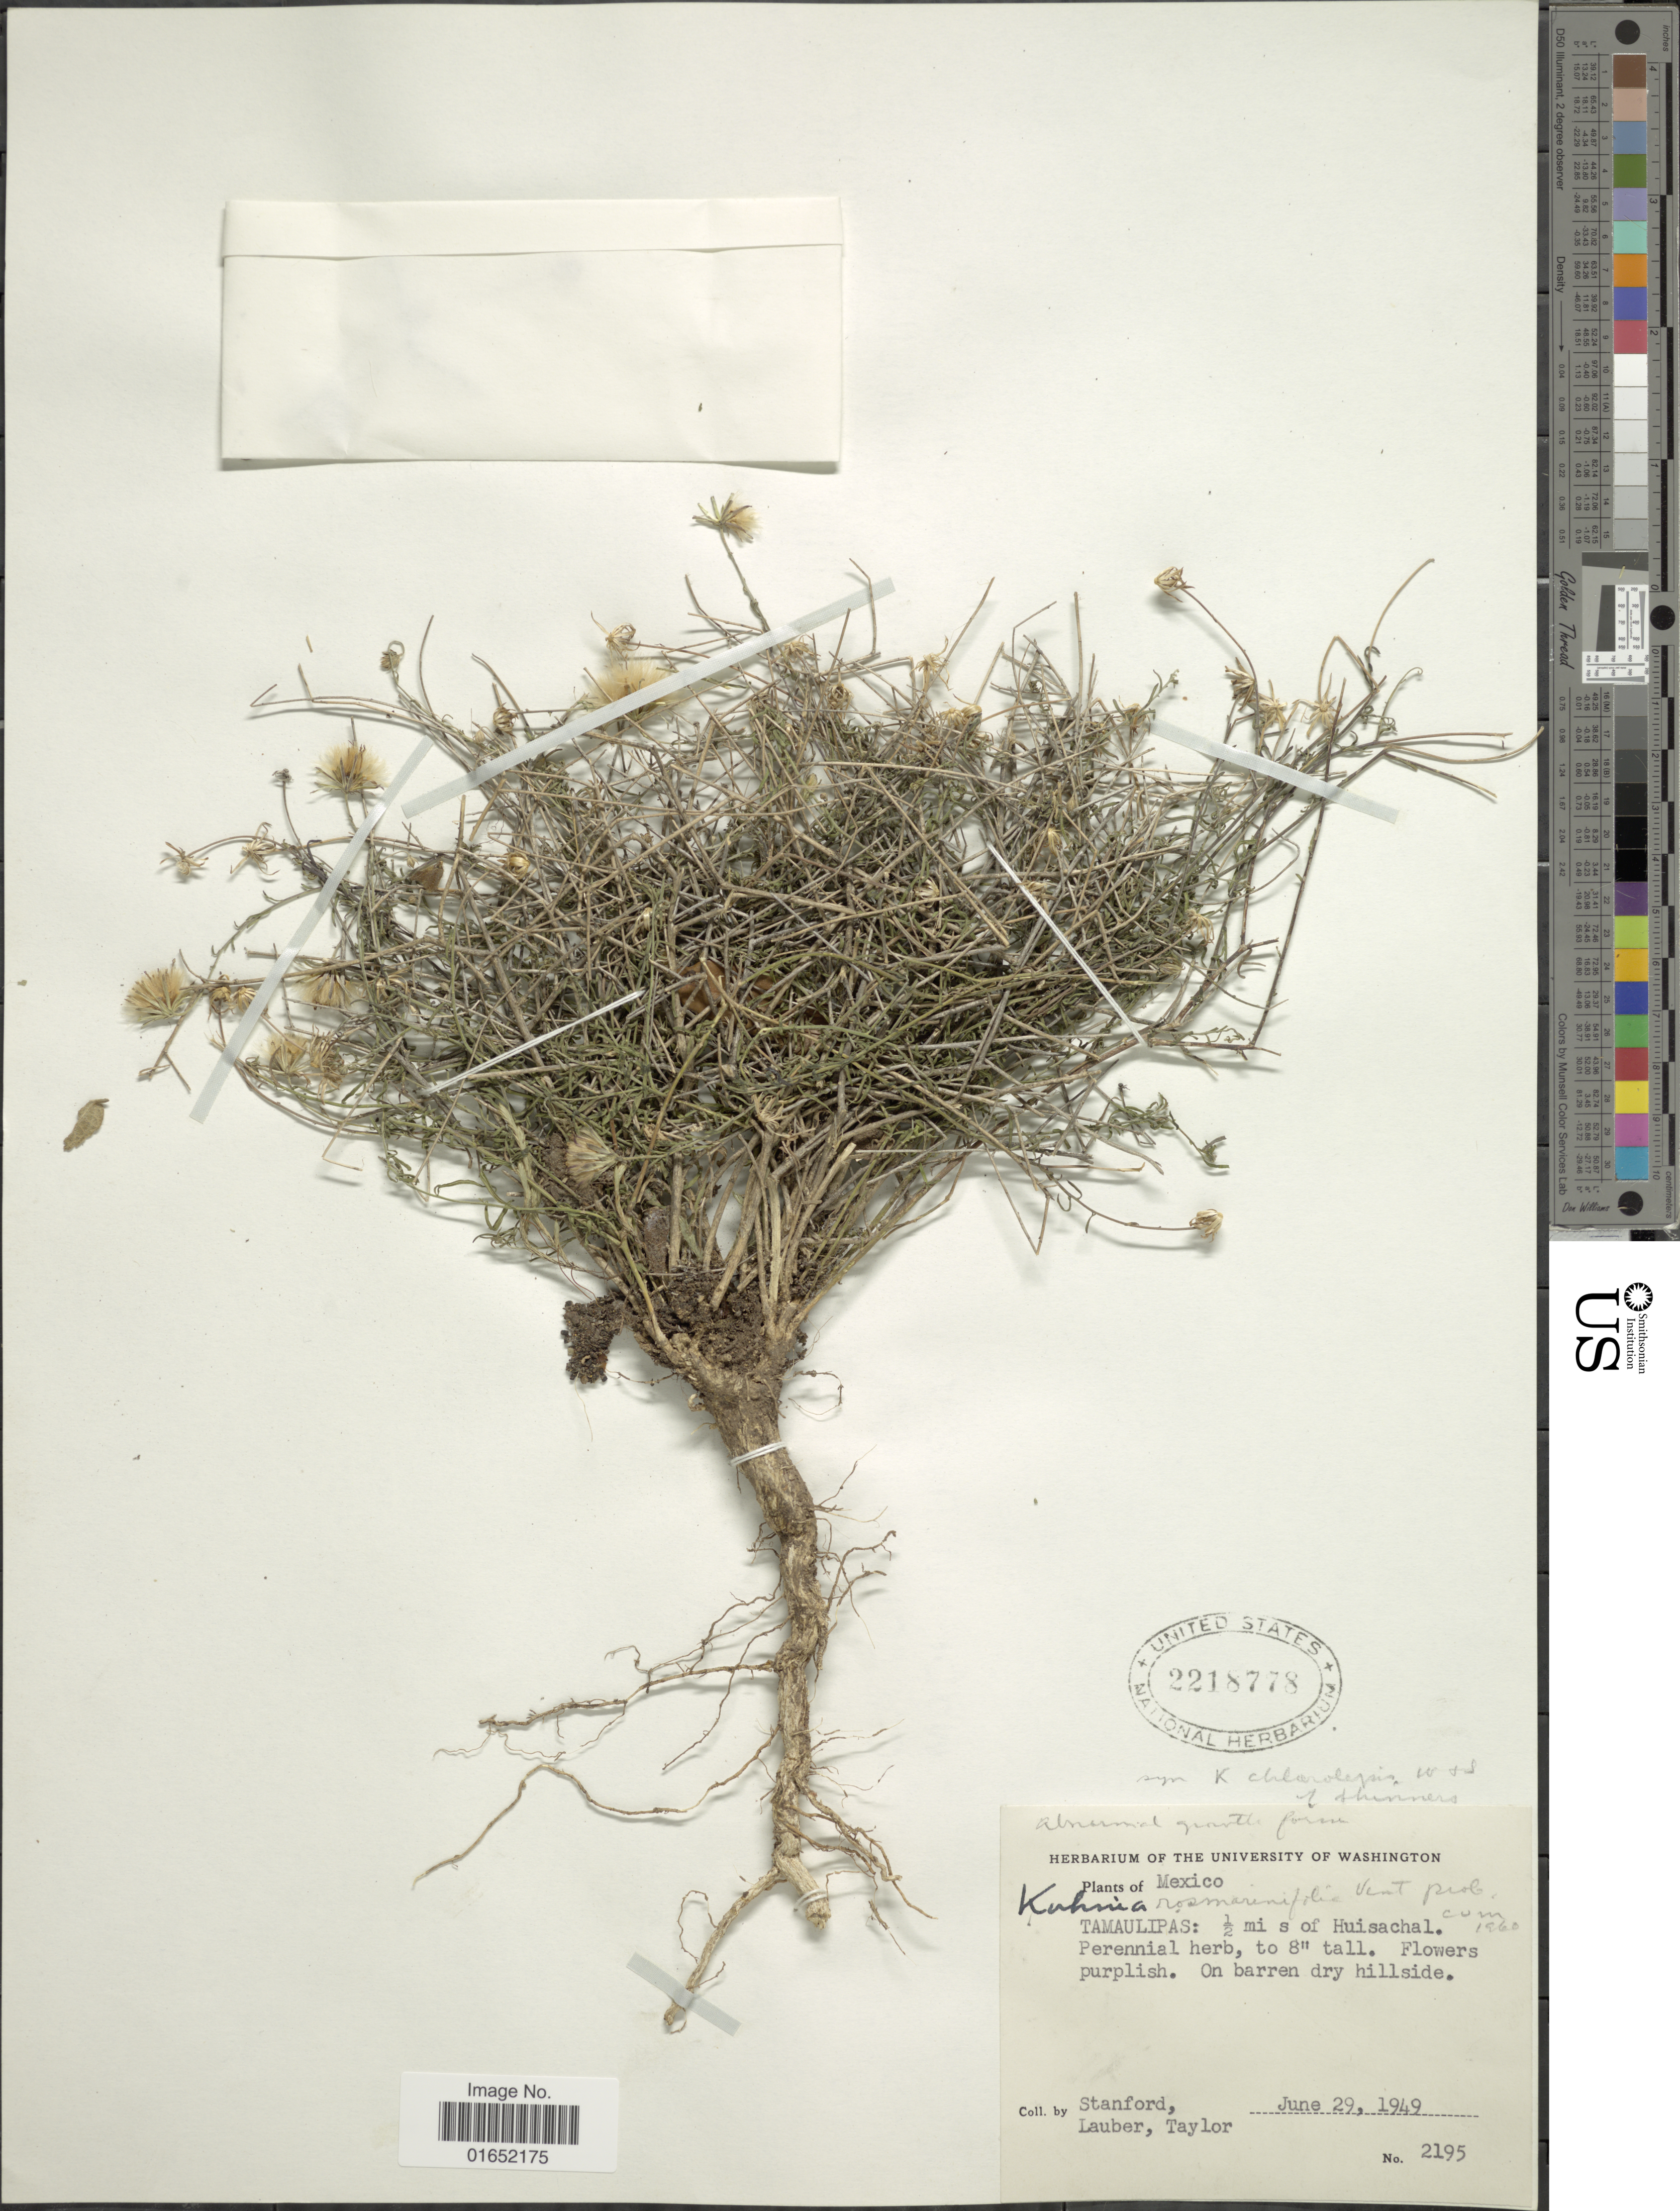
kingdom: Plantae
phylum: Tracheophyta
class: Magnoliopsida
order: Asterales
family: Asteraceae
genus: Brickellia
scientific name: Brickellia rosmarinifolia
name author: (Vent.) W.A. Weber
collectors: -. Stanford, Lauber, -- & -- Taylor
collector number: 2195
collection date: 1949-06-29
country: Mexico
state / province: Tamaulipas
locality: ½ mi s of Huisachal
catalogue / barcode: US 2218778